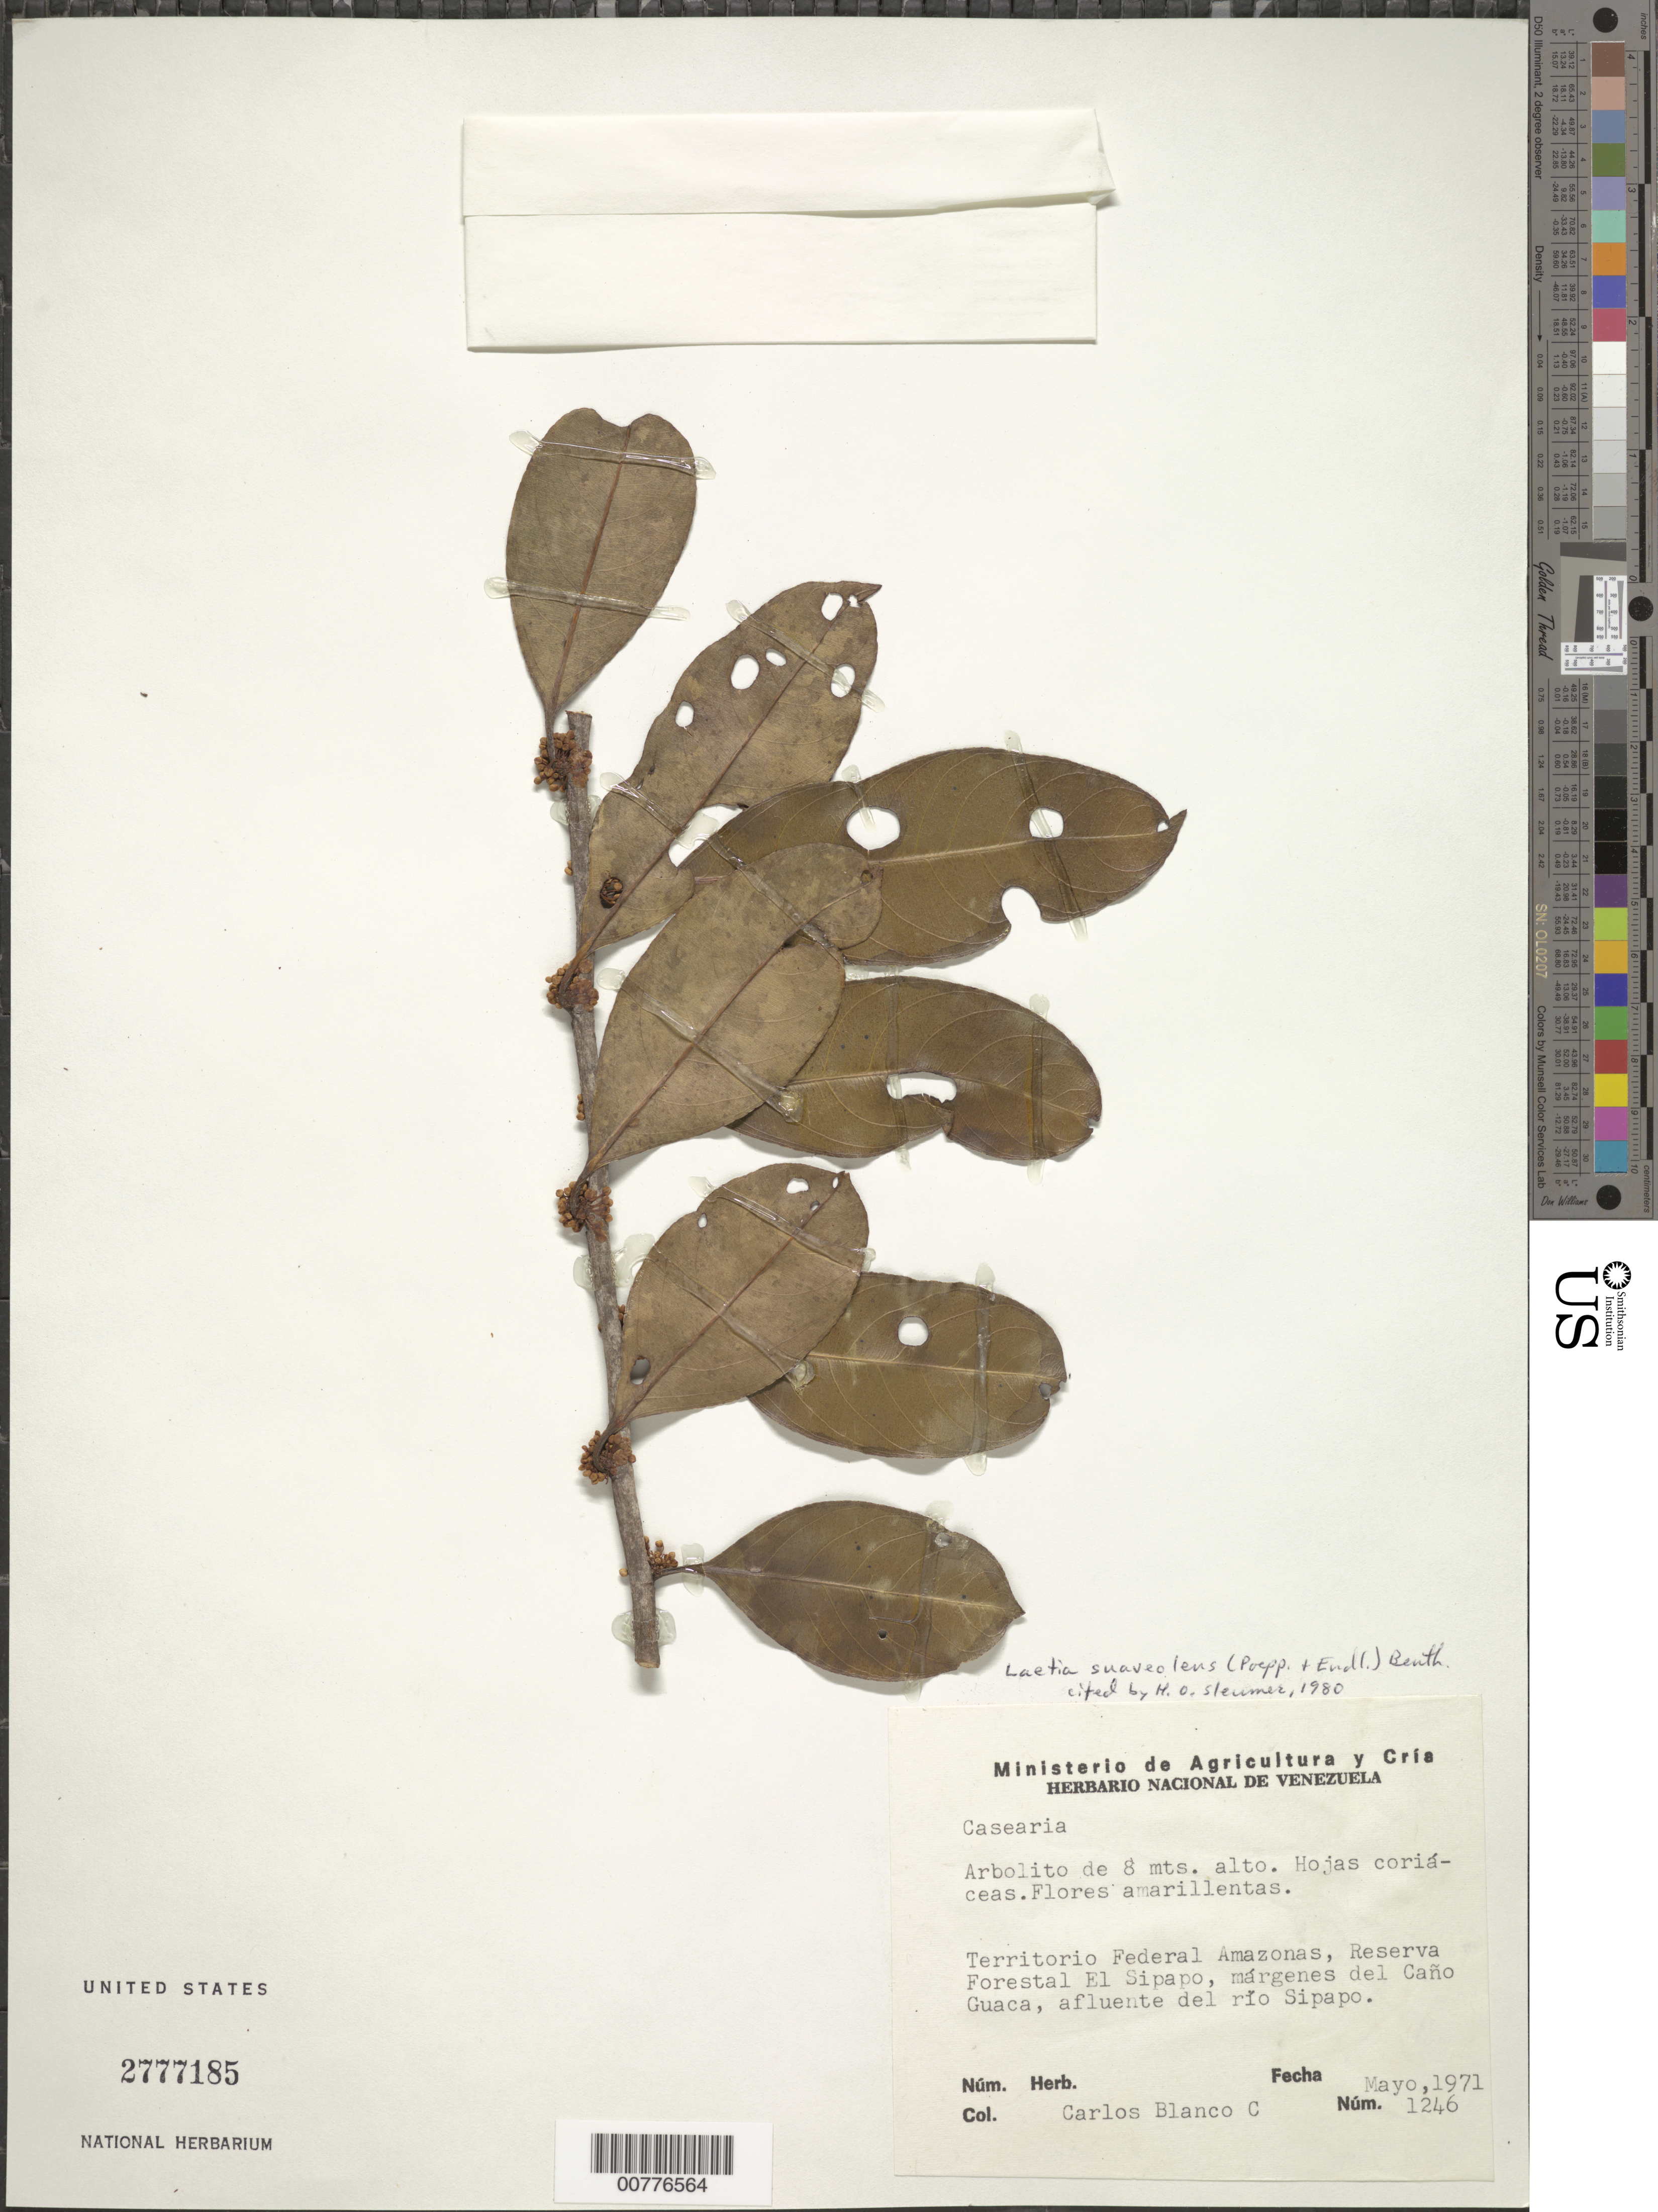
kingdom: Plantae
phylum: Tracheophyta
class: Magnoliopsida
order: Malpighiales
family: Salicaceae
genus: Laetia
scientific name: Laetia suaveolens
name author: (Poepp.) Benth.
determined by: Sleumer, H. O.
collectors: C. A. Blanco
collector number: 1246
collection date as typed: May-71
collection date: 1971-05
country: Venezuela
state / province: Amazonas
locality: Reserva Forestal El Sipapo, Caño Guaca, affluente del Río Sipapo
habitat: Margenes del cano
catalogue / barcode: US 2777185